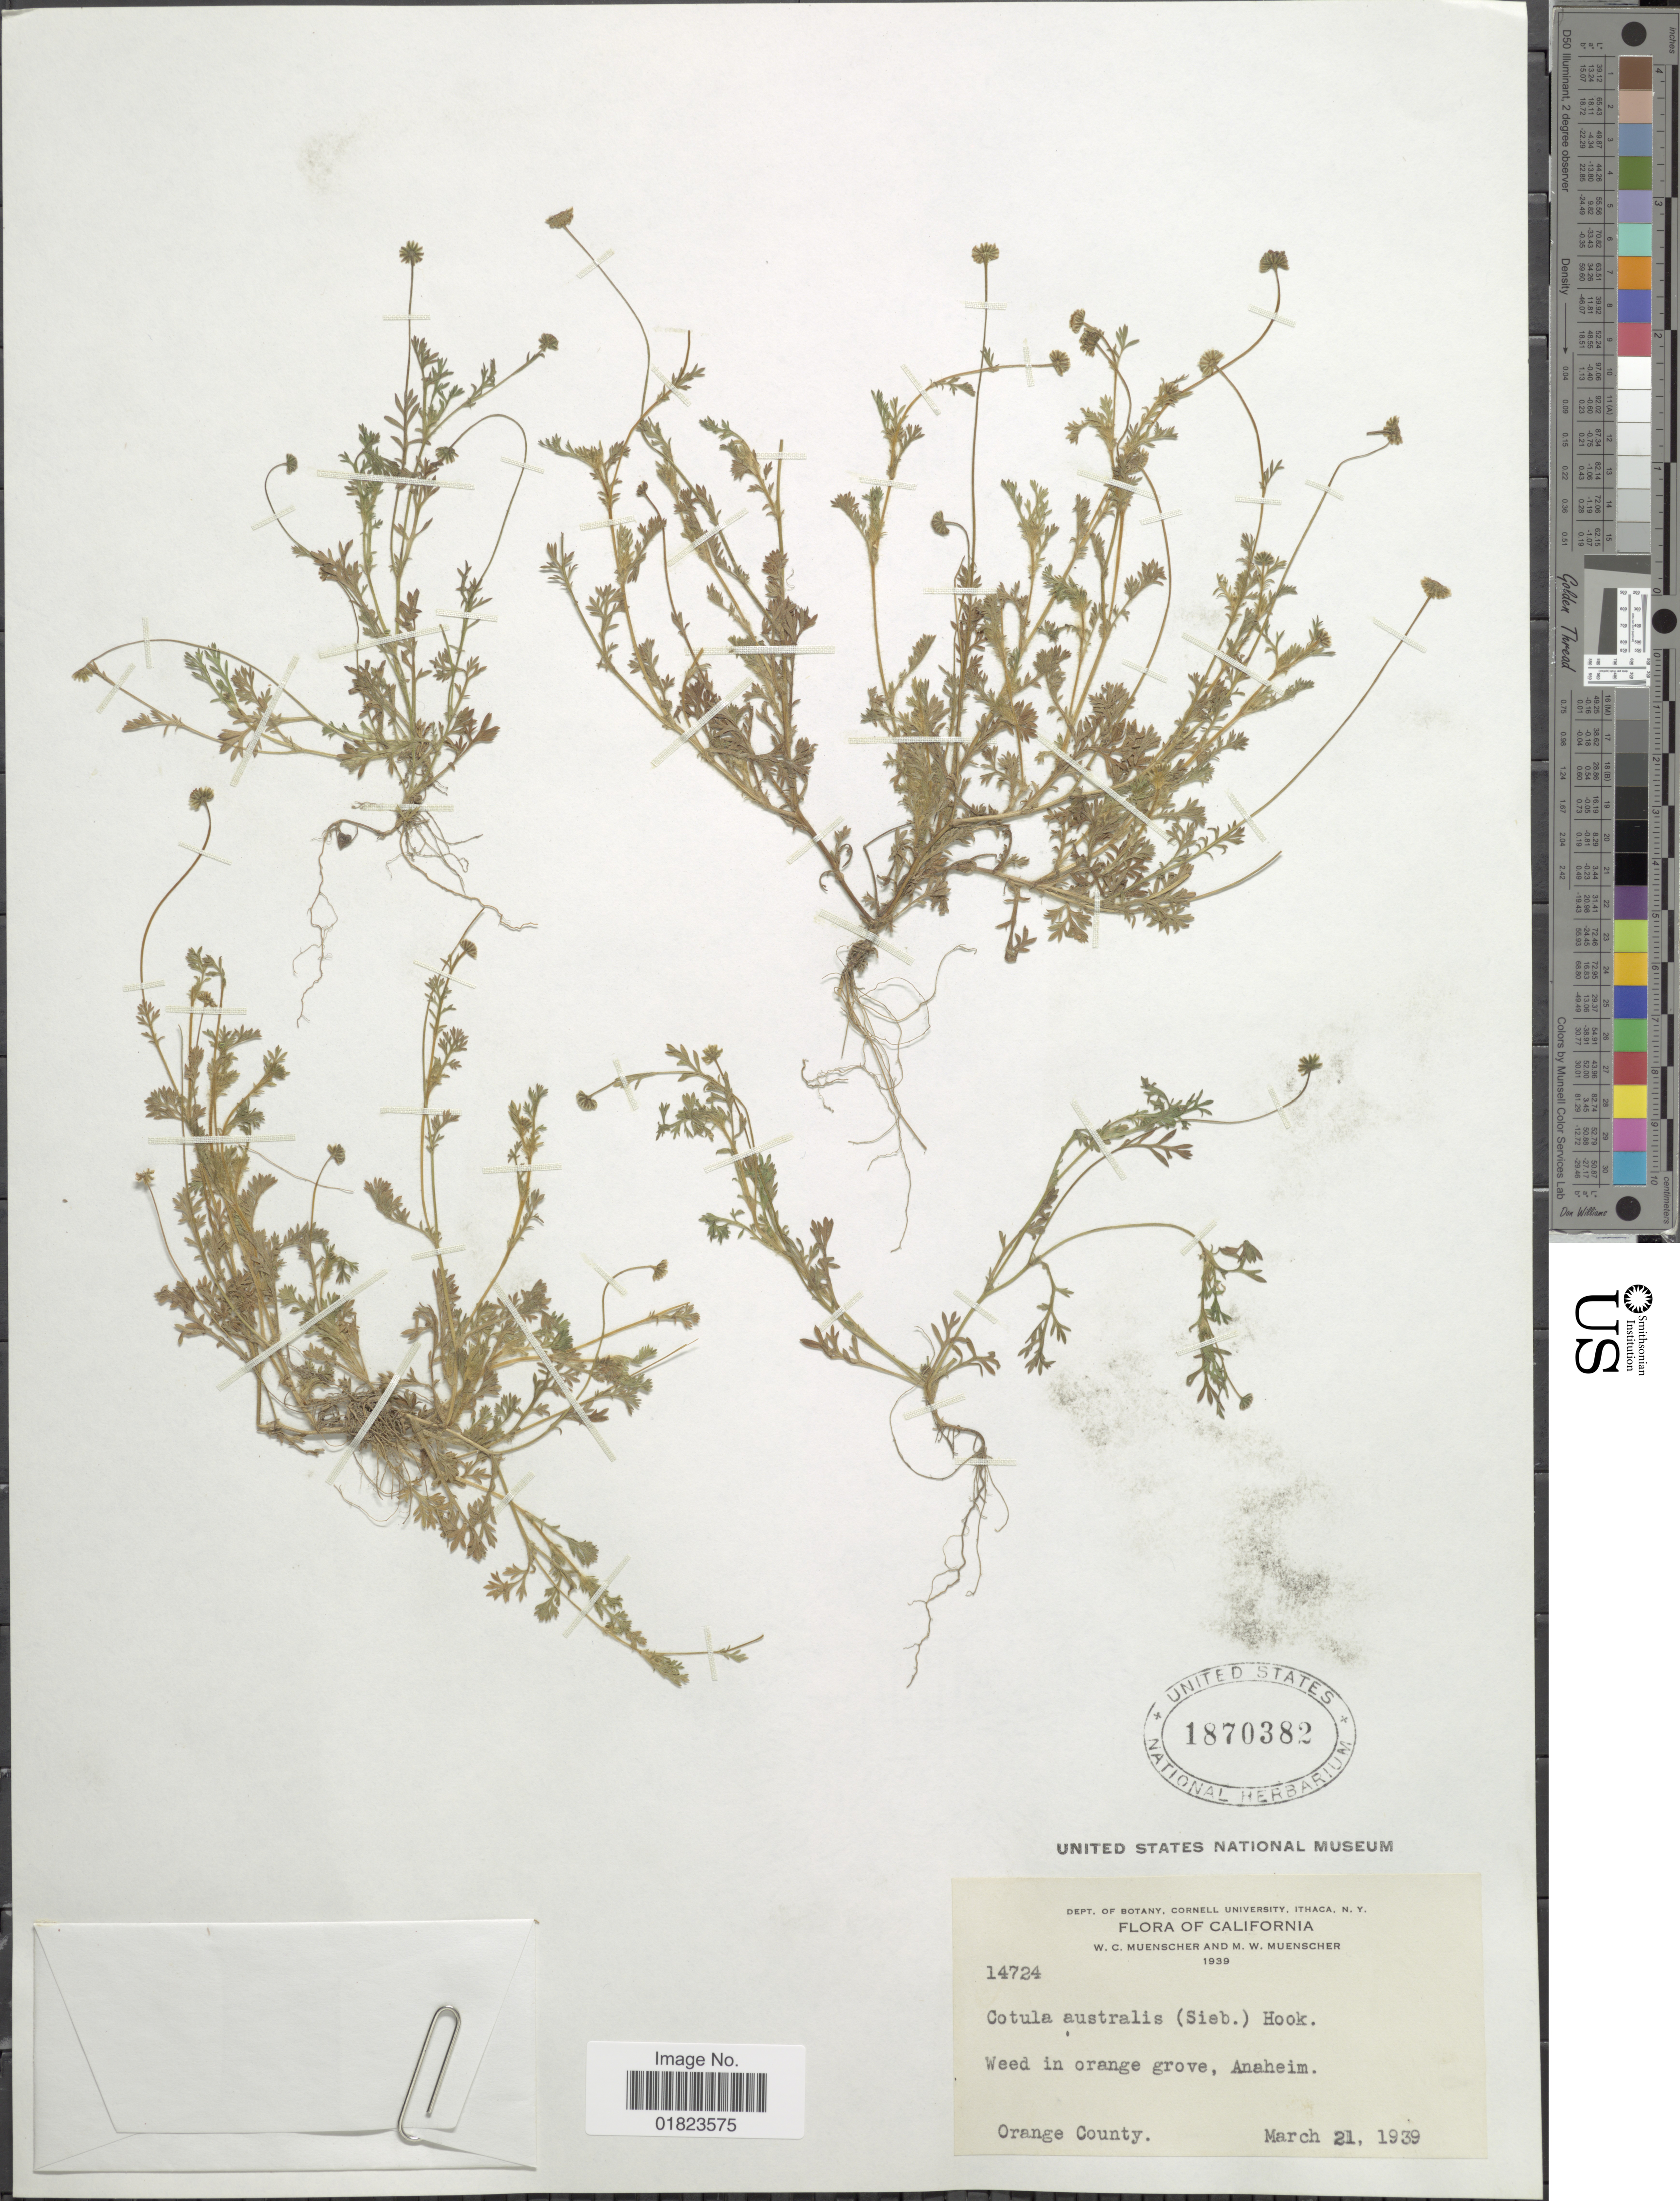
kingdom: Plantae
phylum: Tracheophyta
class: Magnoliopsida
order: Asterales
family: Asteraceae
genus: Cotula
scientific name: Cotula australis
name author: (Sieber ex Spreng.) Hook. f.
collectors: W. Muenscher & M. Muenscher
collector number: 14724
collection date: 1939-03-21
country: United States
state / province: California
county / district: Orange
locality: California. In orange grove, Anaheim. Orange County.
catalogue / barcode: US 1870382